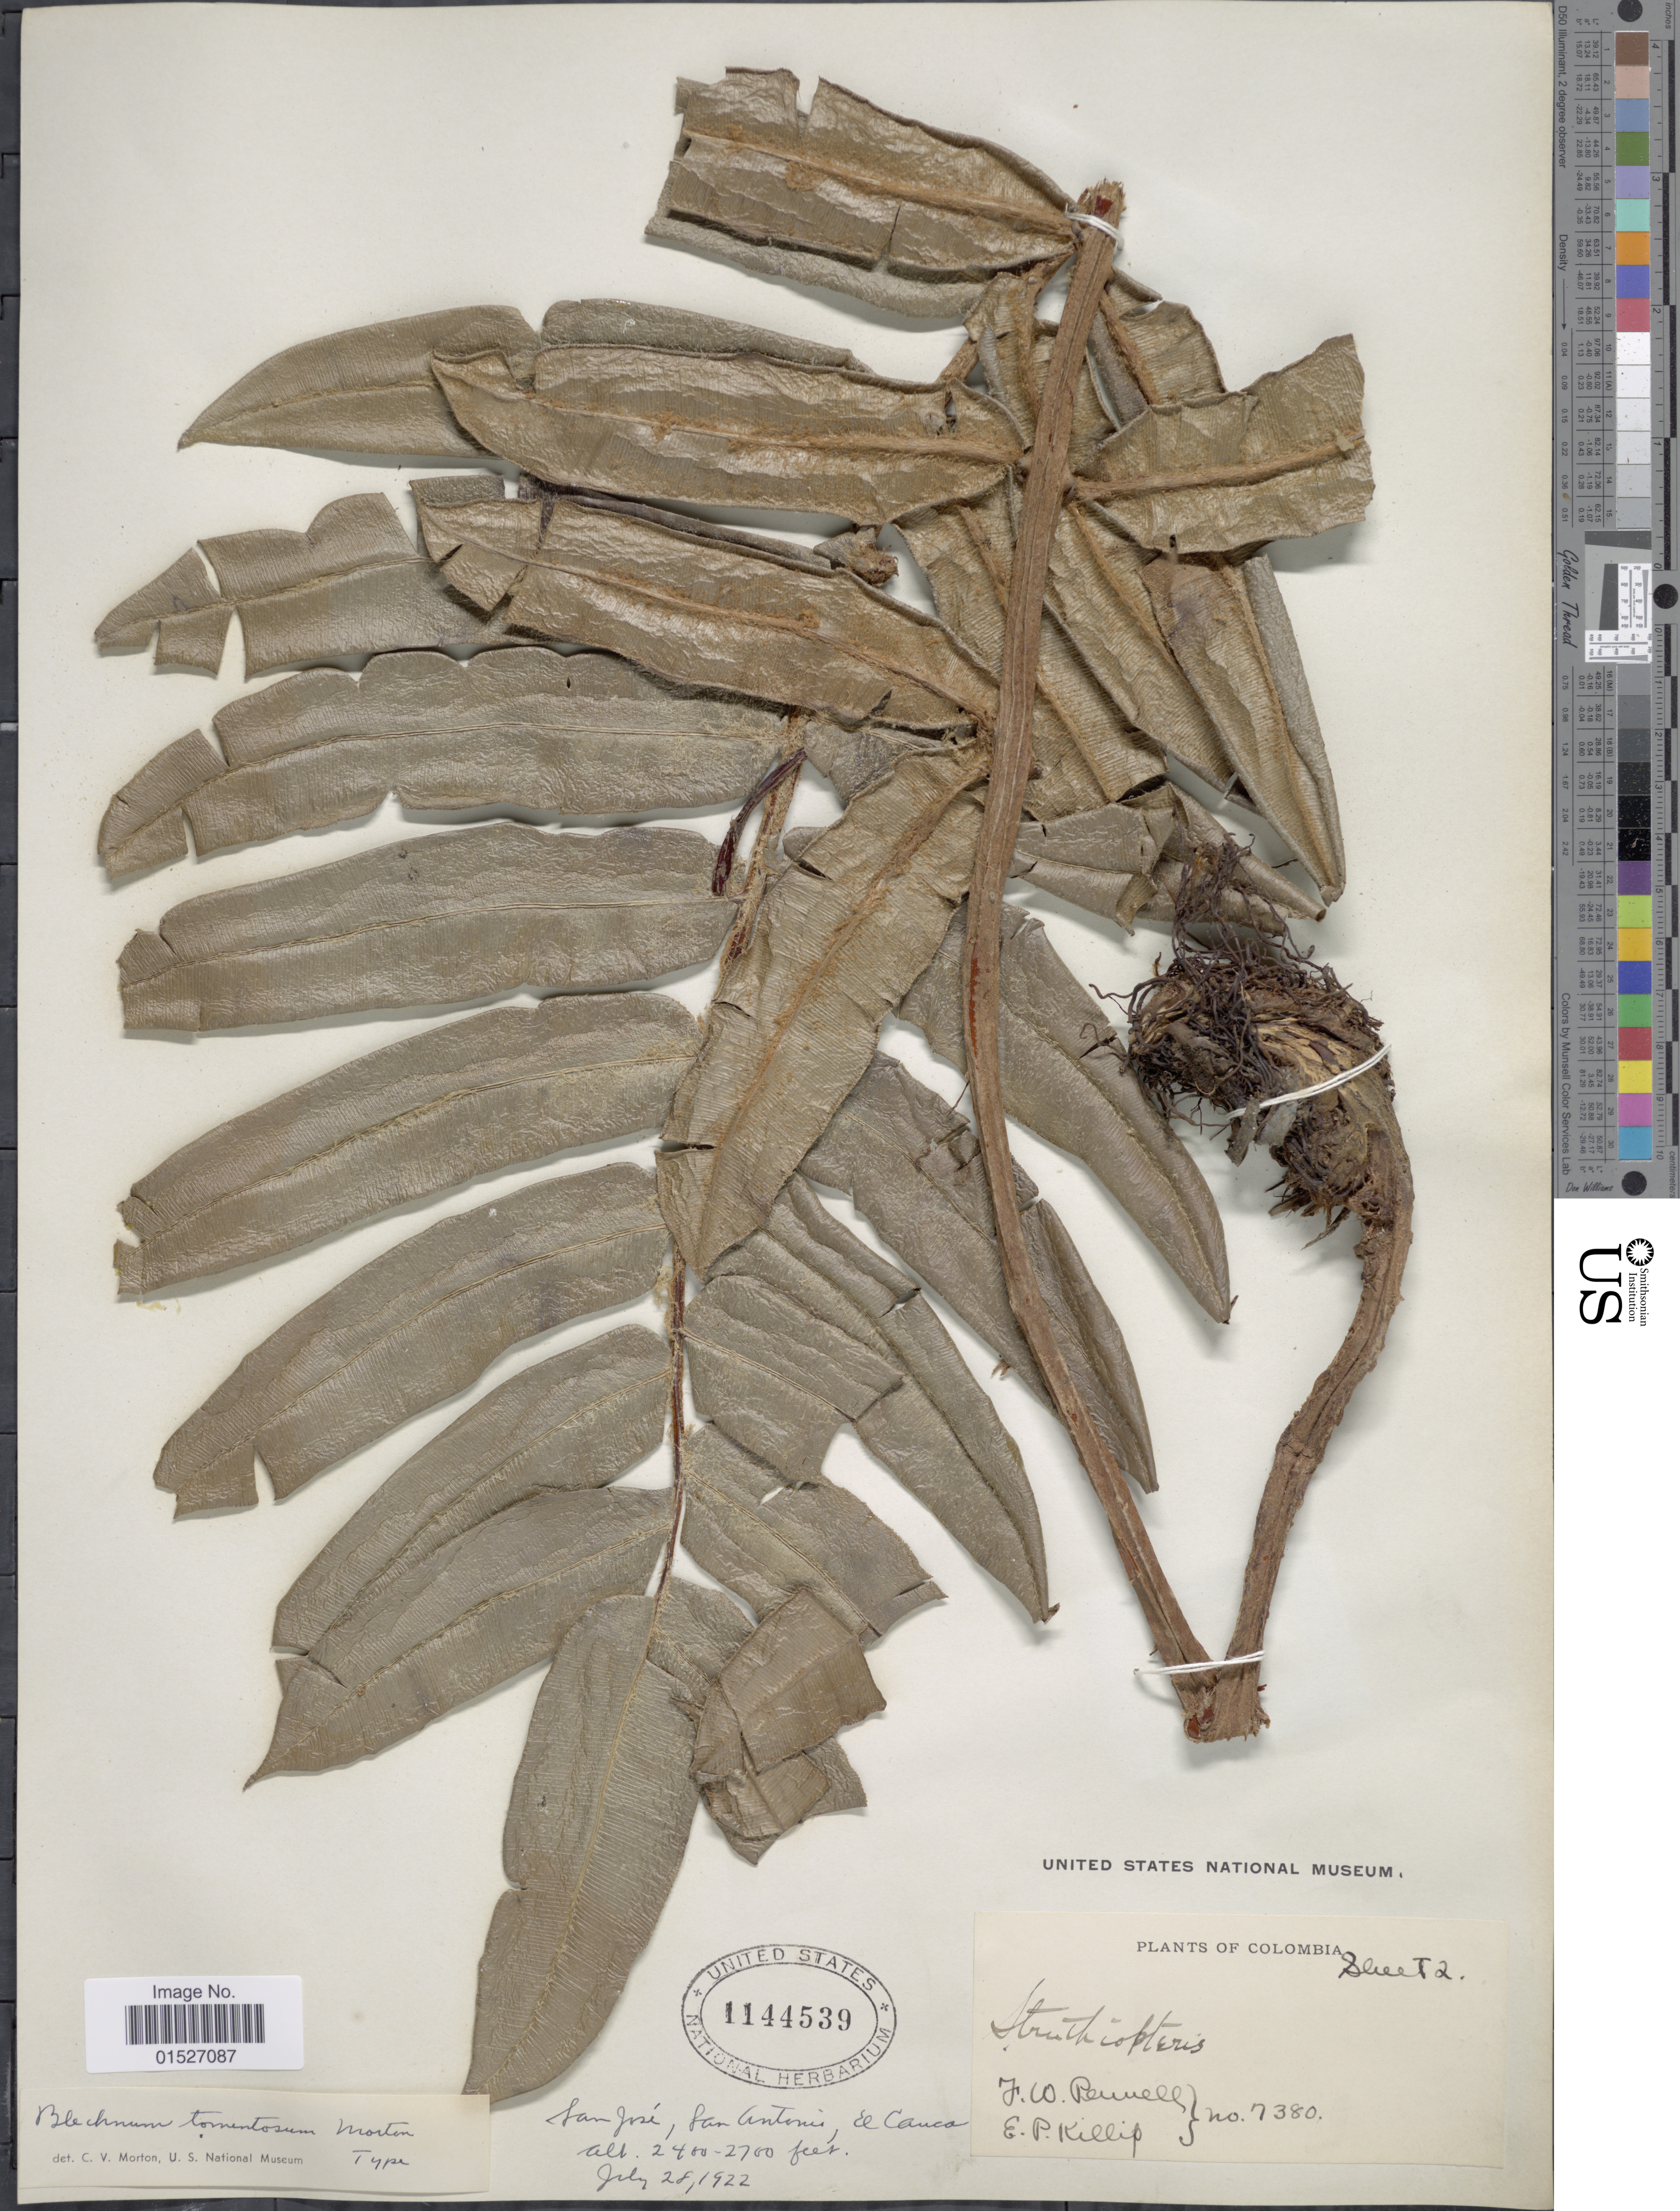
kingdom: Plantae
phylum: Tracheophyta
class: Polypodiopsida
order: Polypodiales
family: Blechnaceae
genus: Blechnum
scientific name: Blechnum tomentosum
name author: C.V. Morton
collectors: F. W. Pennell & E. P. Killip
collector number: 7380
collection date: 1922-07-28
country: Colombia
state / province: Cauca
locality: San Jose, San Antonio, El Cauca.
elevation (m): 732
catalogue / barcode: US 1144539